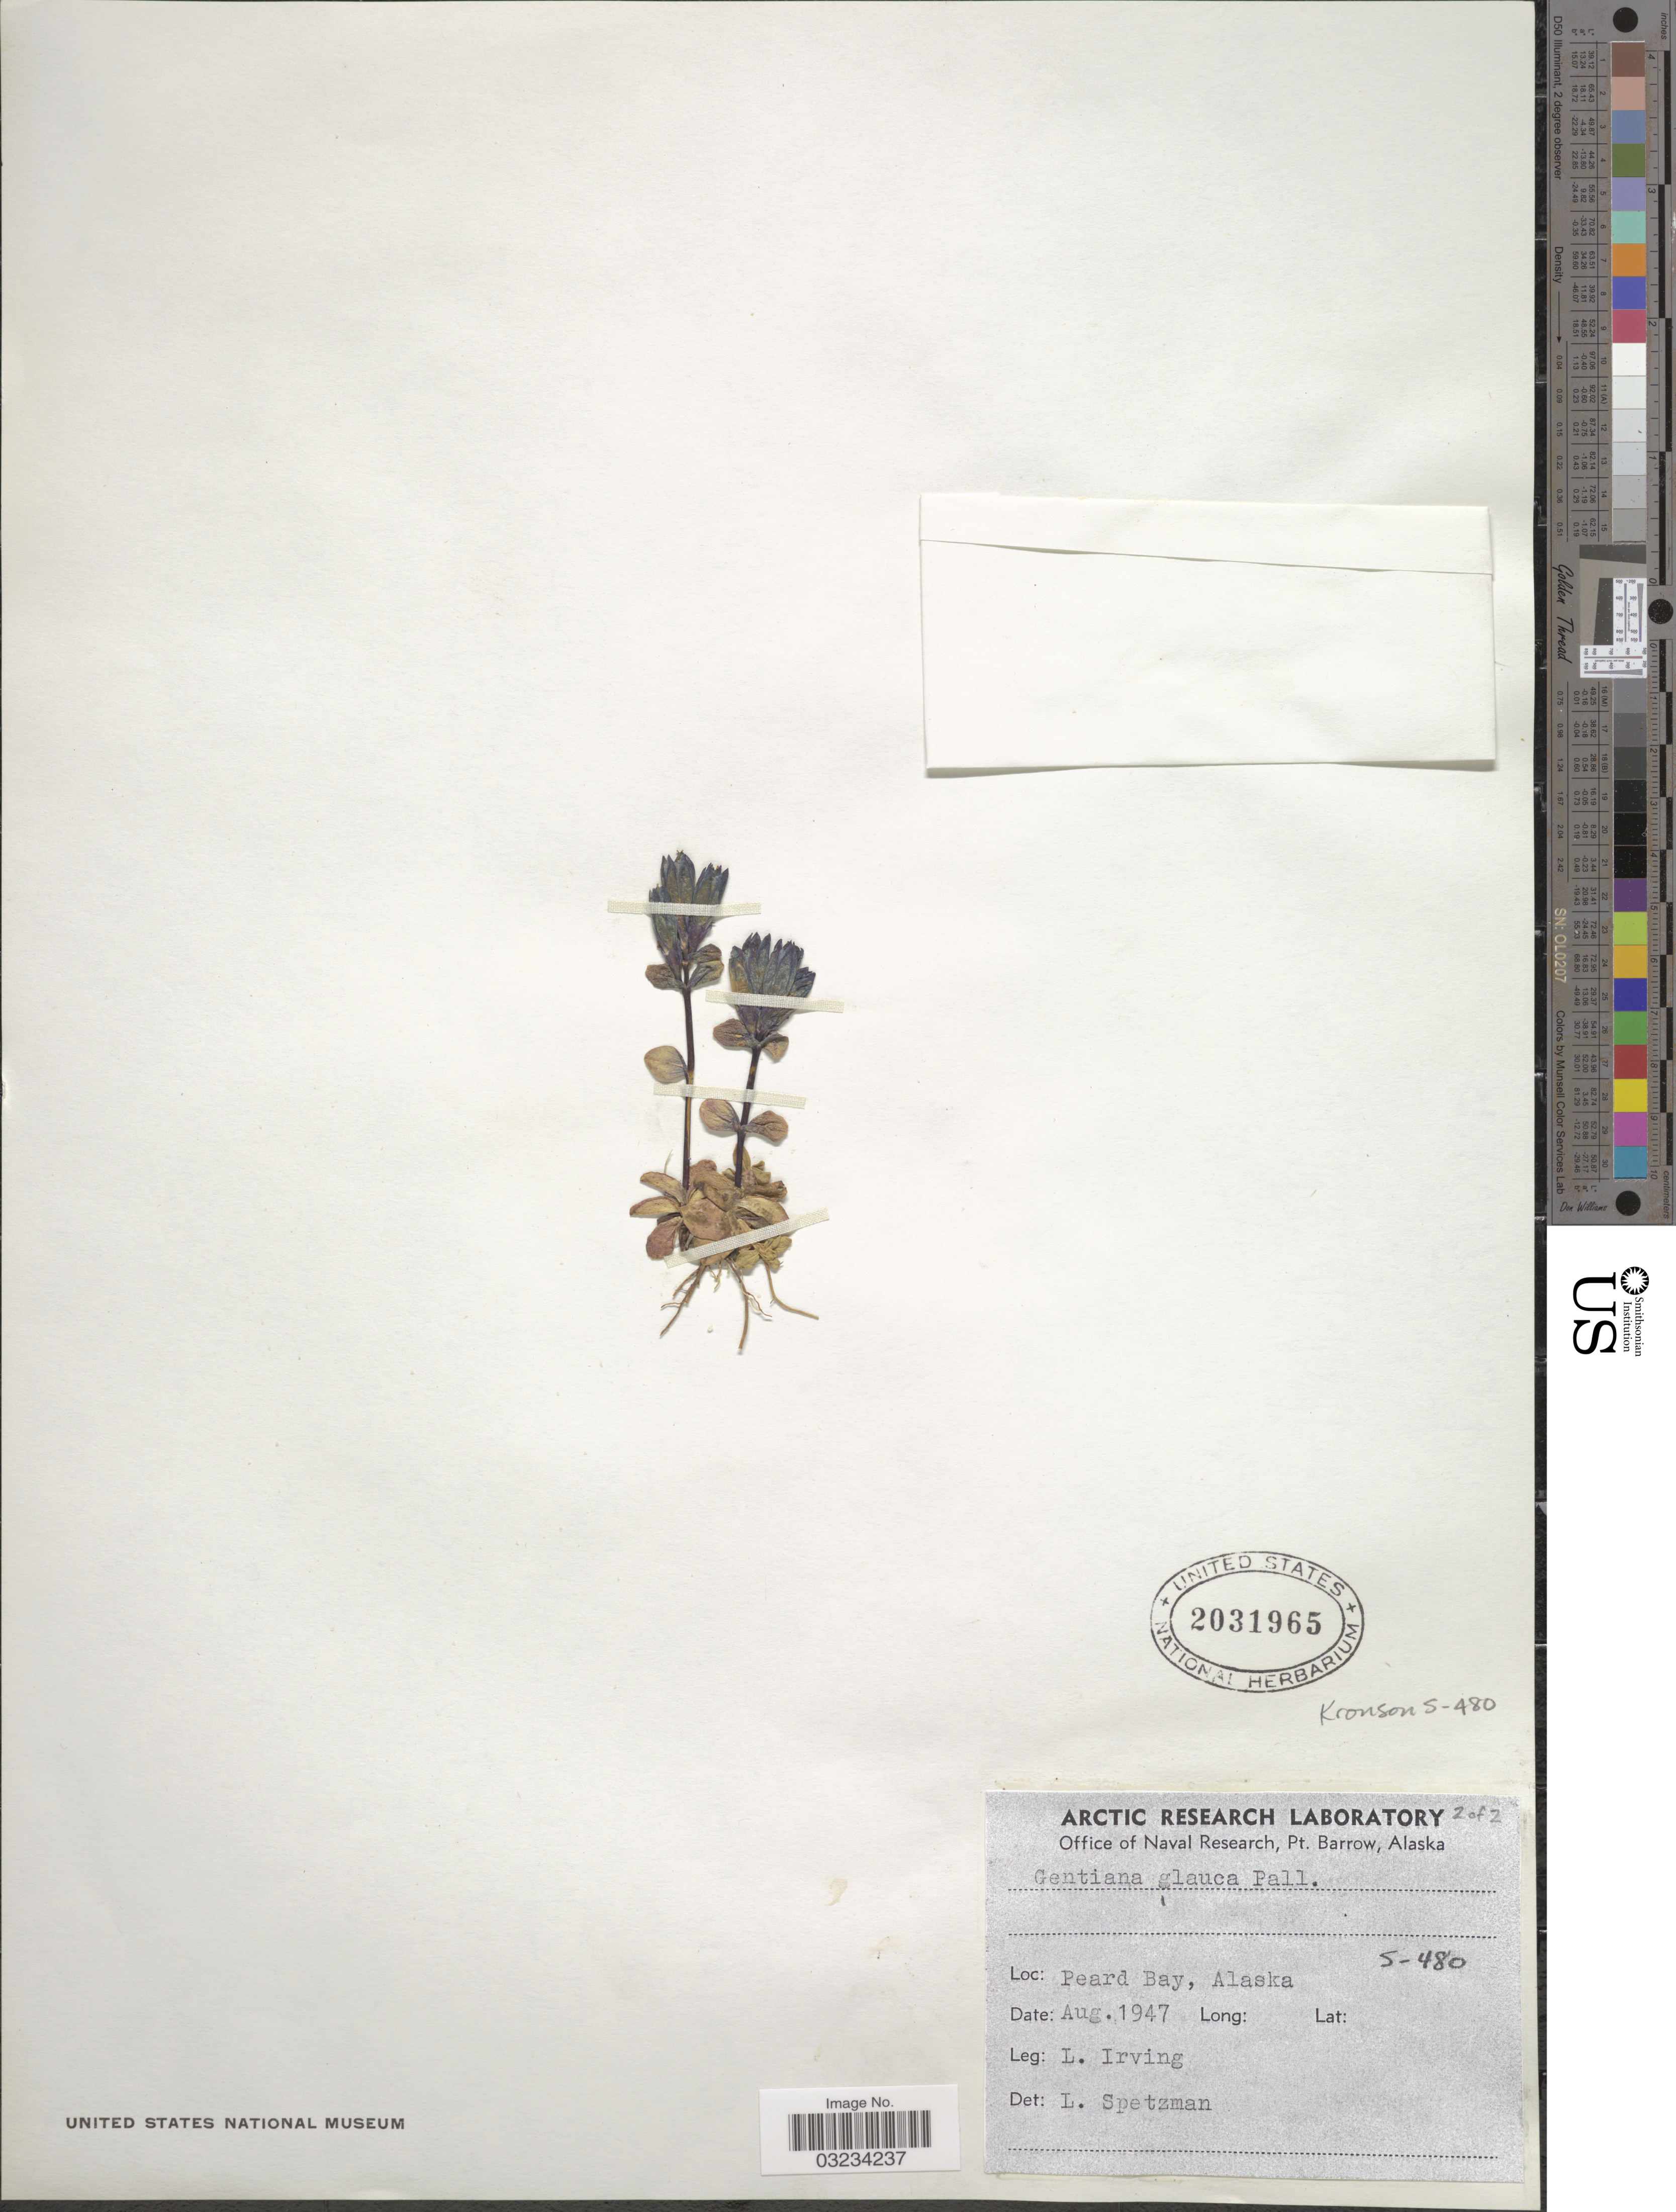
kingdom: Plantae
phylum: Tracheophyta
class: Magnoliopsida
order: Gentianales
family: Gentianaceae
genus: Gentiana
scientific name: Gentiana glauca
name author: Pall.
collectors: L. Irving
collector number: S-480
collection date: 1947-08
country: United States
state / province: Alaska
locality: Peard Bay.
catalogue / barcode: US 2031965